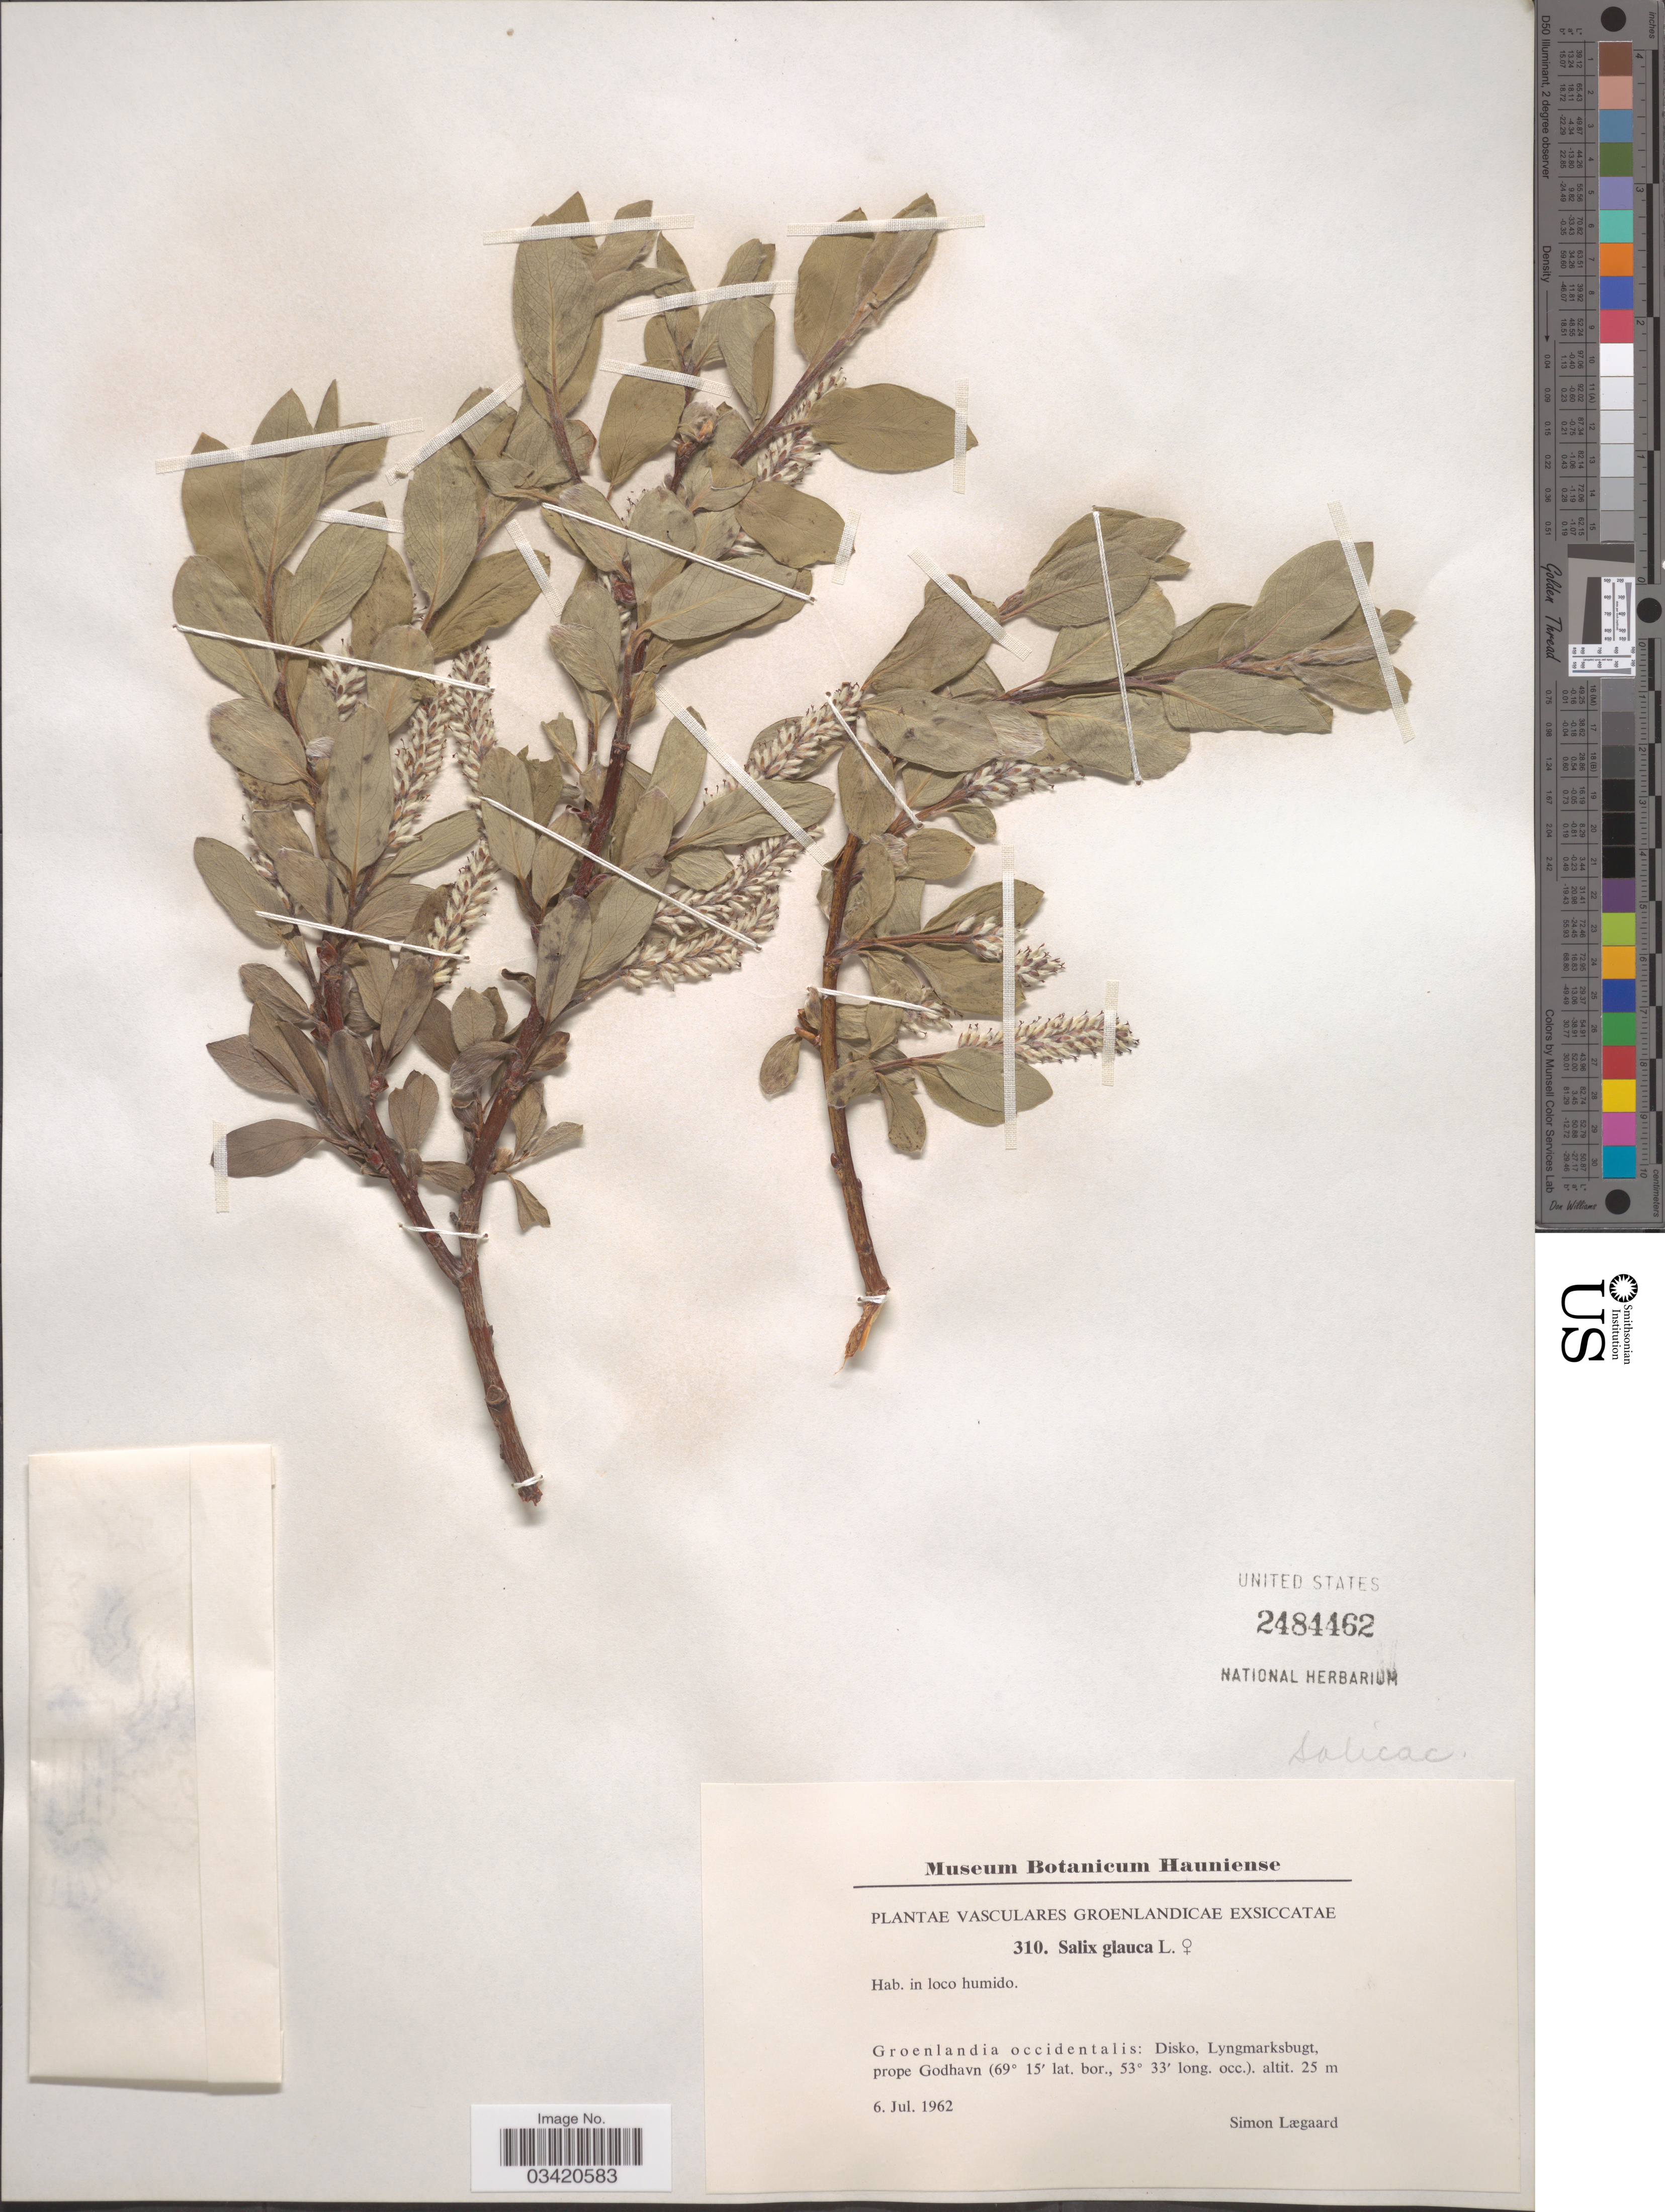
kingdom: Plantae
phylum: Tracheophyta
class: Magnoliopsida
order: Malpighiales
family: Salicaceae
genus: Salix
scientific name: Salix glauca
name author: L.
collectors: S. Lægaard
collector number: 310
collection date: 1962-07-06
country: Greenland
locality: Groenlandia occidentalis: Disko, Lyngmarksbugt, prope Godhavn.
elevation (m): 25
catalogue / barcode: US 2484462